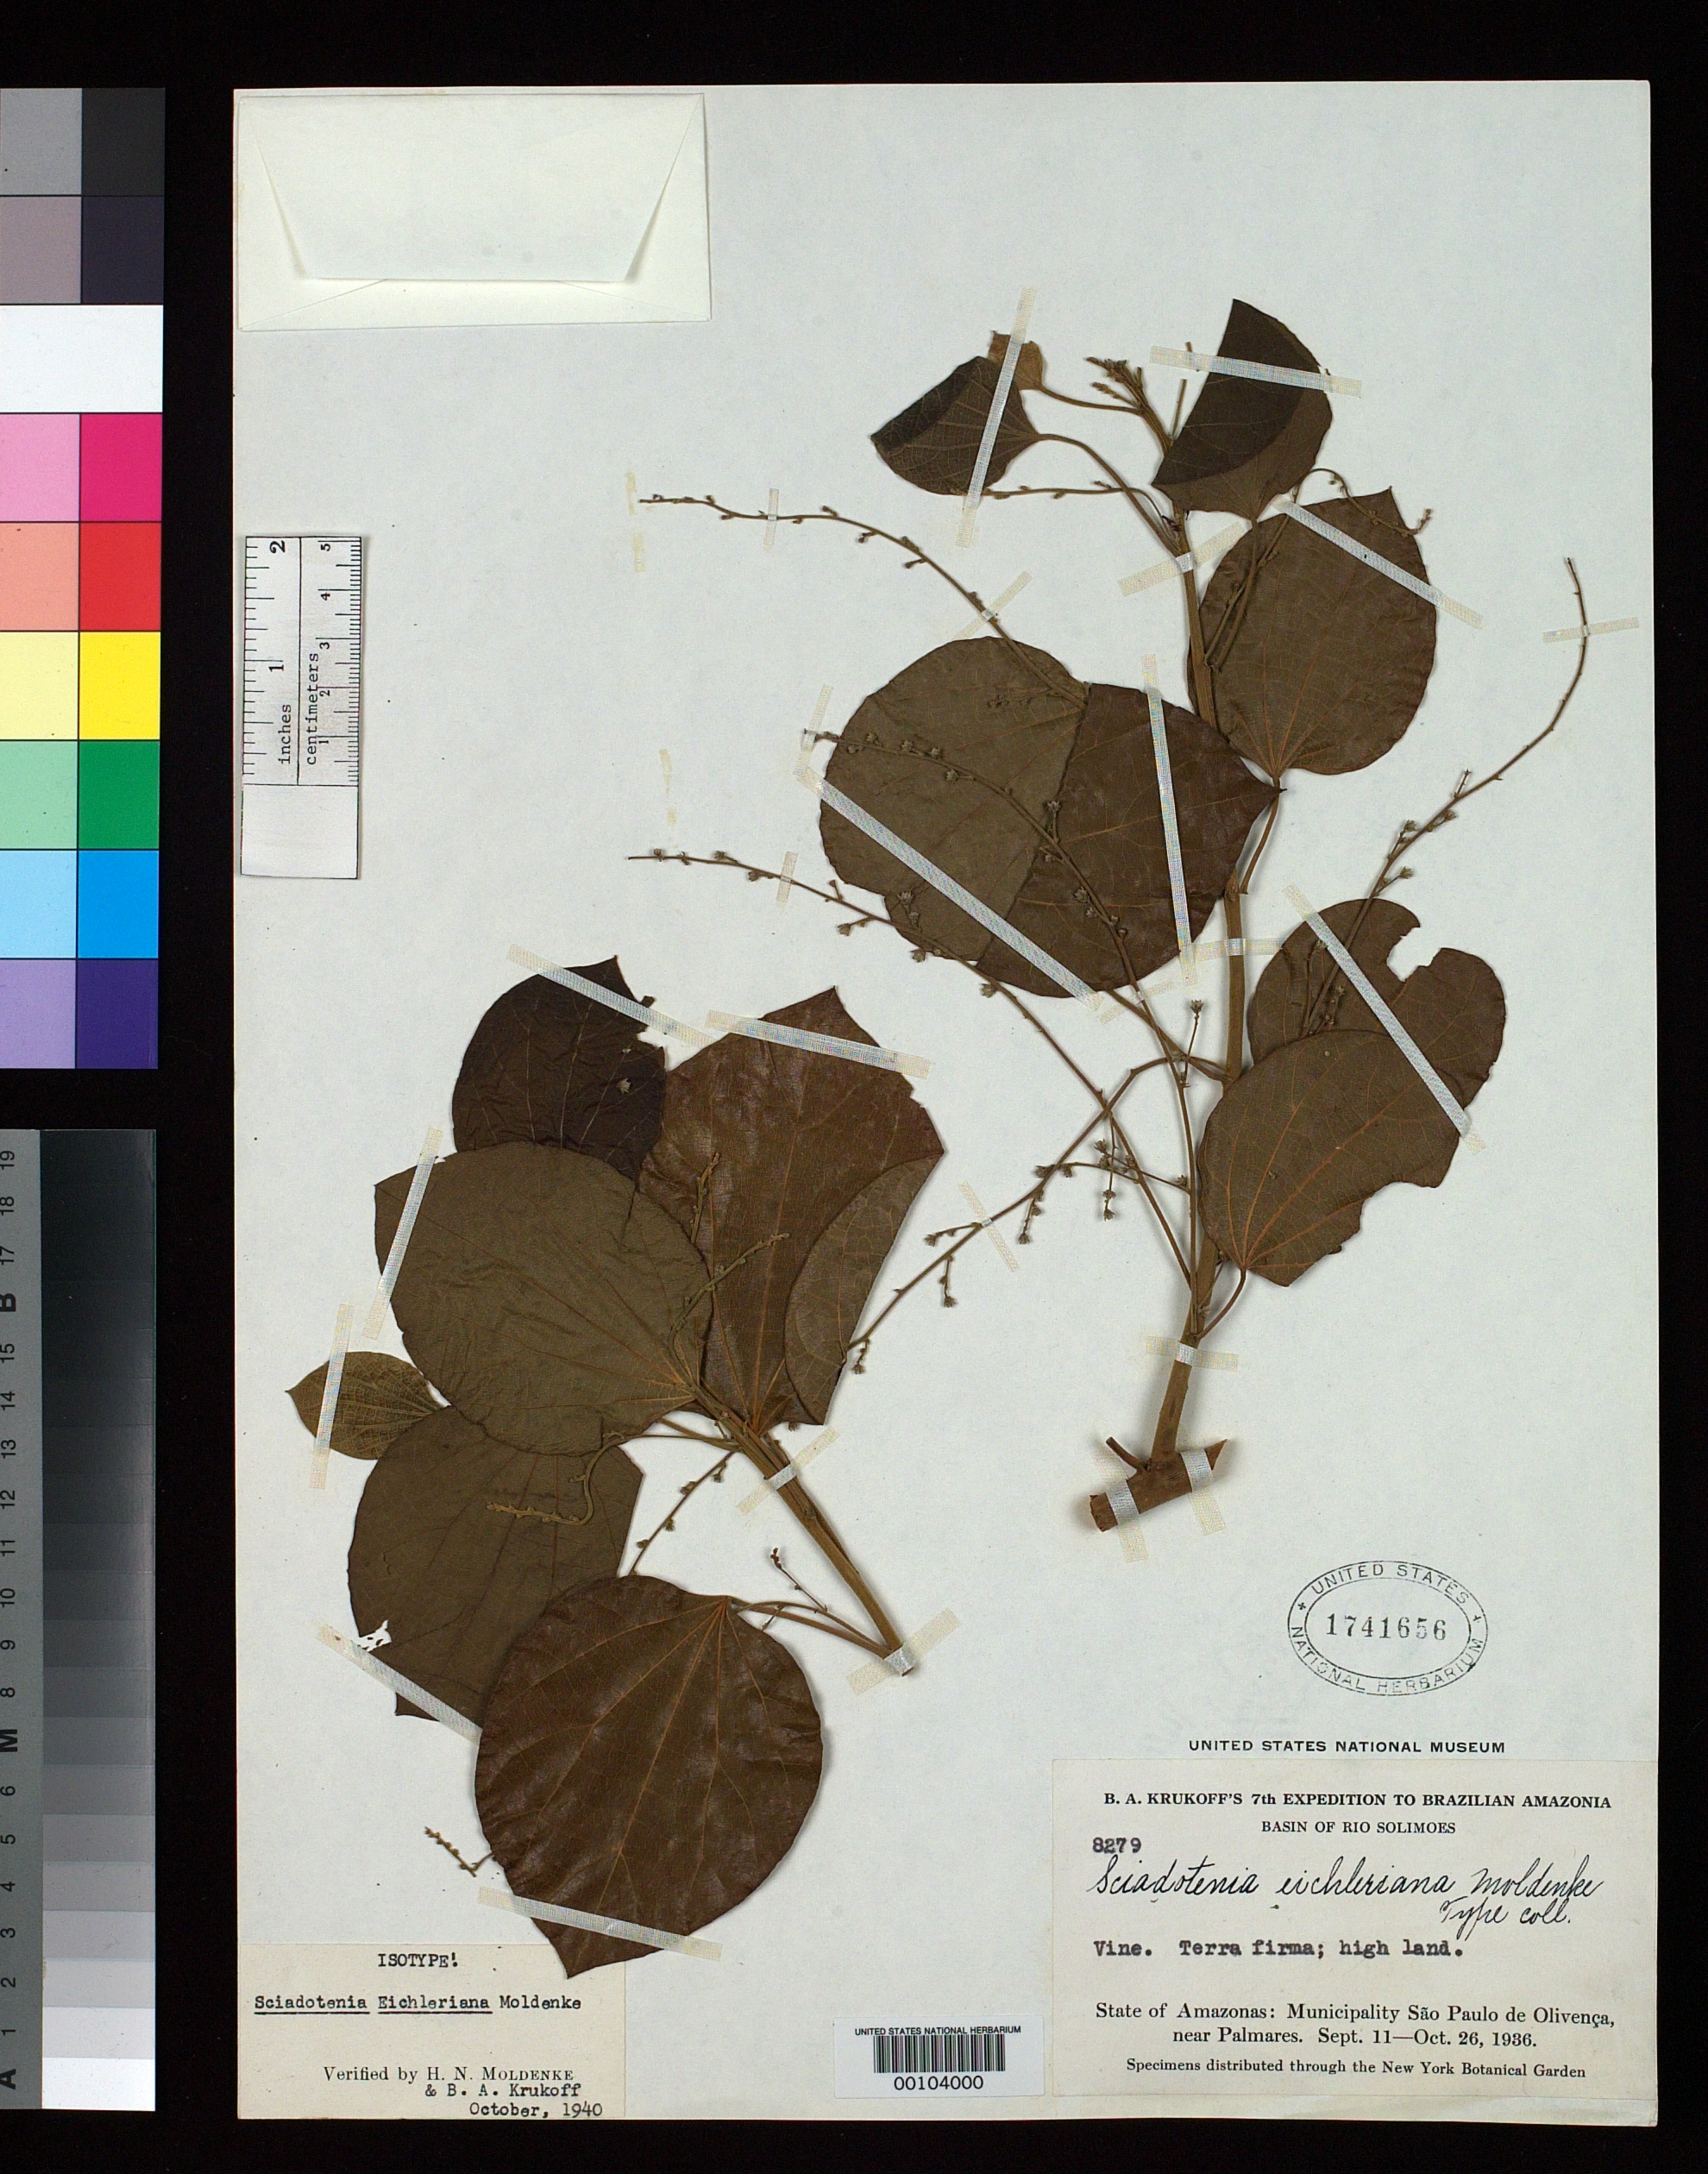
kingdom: Plantae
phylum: Tracheophyta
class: Magnoliopsida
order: Ranunculales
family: Menispermaceae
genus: Sciadotenia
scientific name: Sciadotenia eichleriana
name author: Moldenke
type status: Isotype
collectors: B. A. Krukoff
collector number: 8279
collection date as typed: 11 Sep 1936 to 26 Oct 1936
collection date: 1936-09-11/1936-10-26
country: Brazil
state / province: Amazonas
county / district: São Paulo de Olivença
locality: Near Palmares.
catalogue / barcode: US 1741656